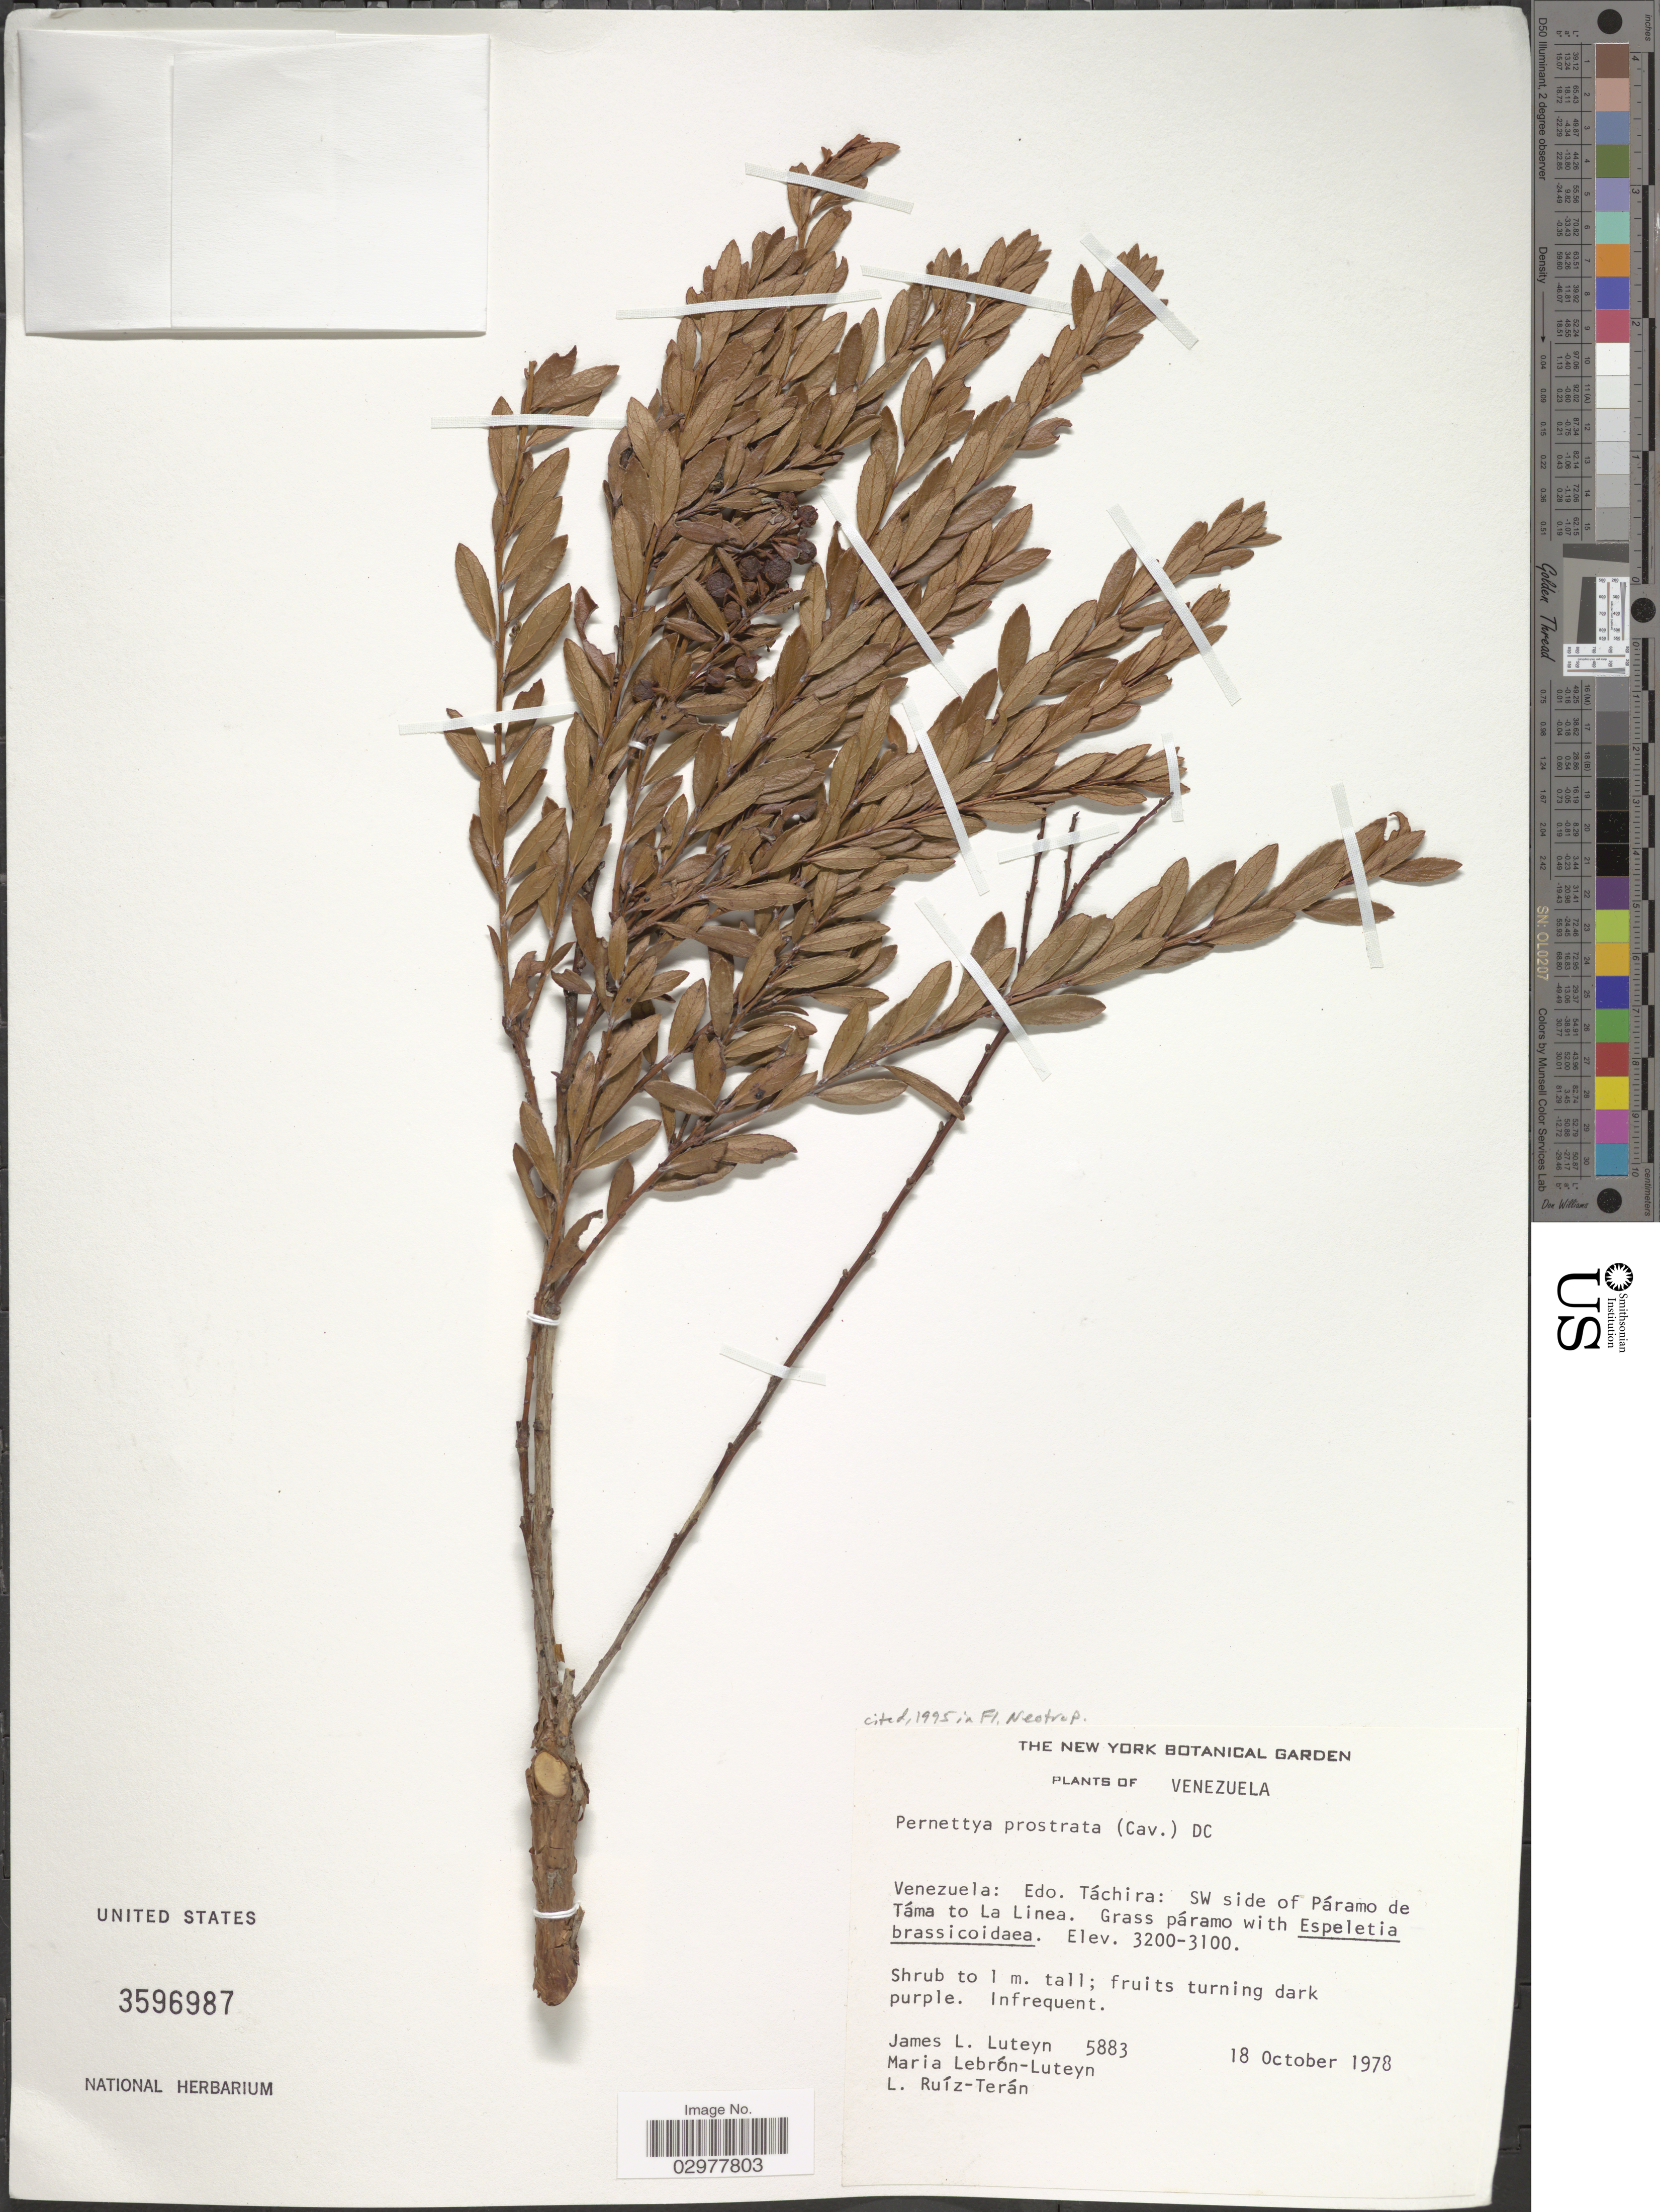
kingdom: Plantae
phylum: Tracheophyta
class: Magnoliopsida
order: Ericales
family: Ericaceae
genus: Pernettya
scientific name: Pernettya prostrata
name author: (Cav.) DC.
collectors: J. Luteyn, M. L. Lebrón-Luteyn & L. E. Ruíz-Terán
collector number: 5883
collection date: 1978-10-18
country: Venezuela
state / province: Tachira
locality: SW side of Páramo de Táma to La Linea.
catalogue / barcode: US 3596987